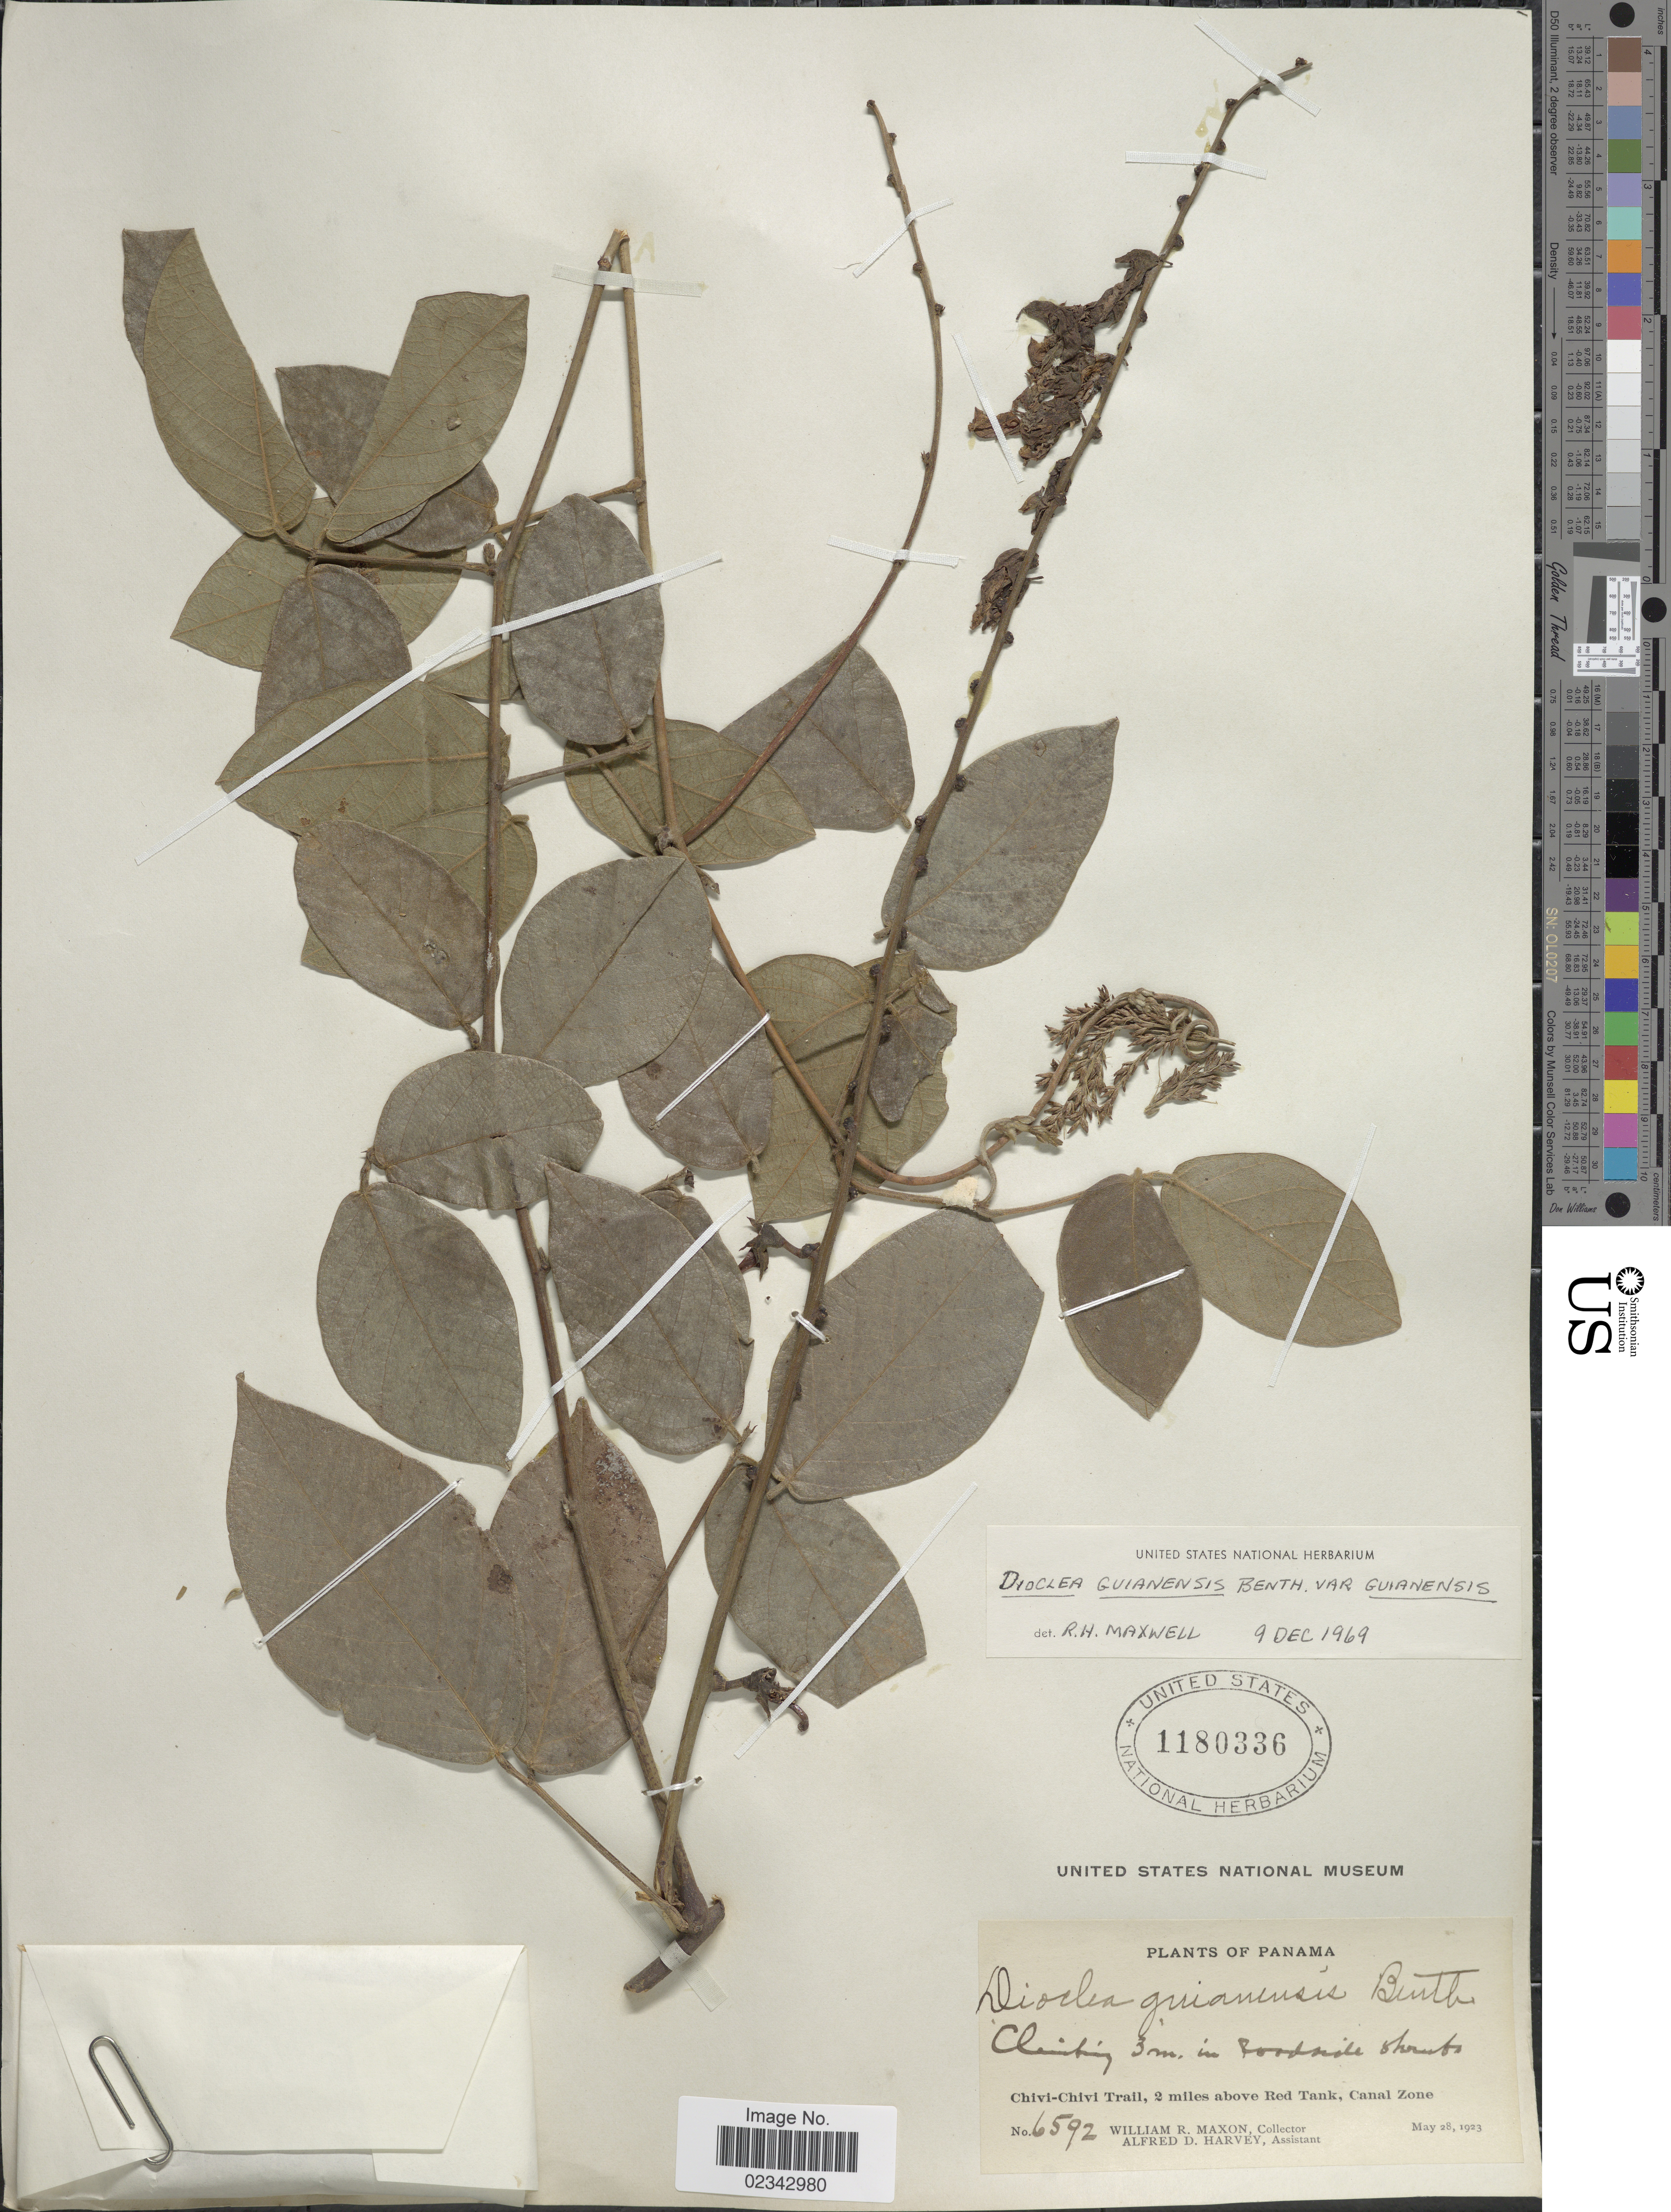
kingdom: Plantae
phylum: Tracheophyta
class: Magnoliopsida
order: Fabales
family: Fabaceae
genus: Dioclea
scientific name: Dioclea guianensis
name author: Benth.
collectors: W. R. Maxon & A. D. Harvey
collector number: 6592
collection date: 1923-05-28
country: Panama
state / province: Colón / Panamá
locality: Chivi-Chivi Trail, 2 miles above Red Tank, Canal Zone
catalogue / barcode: US 1180336